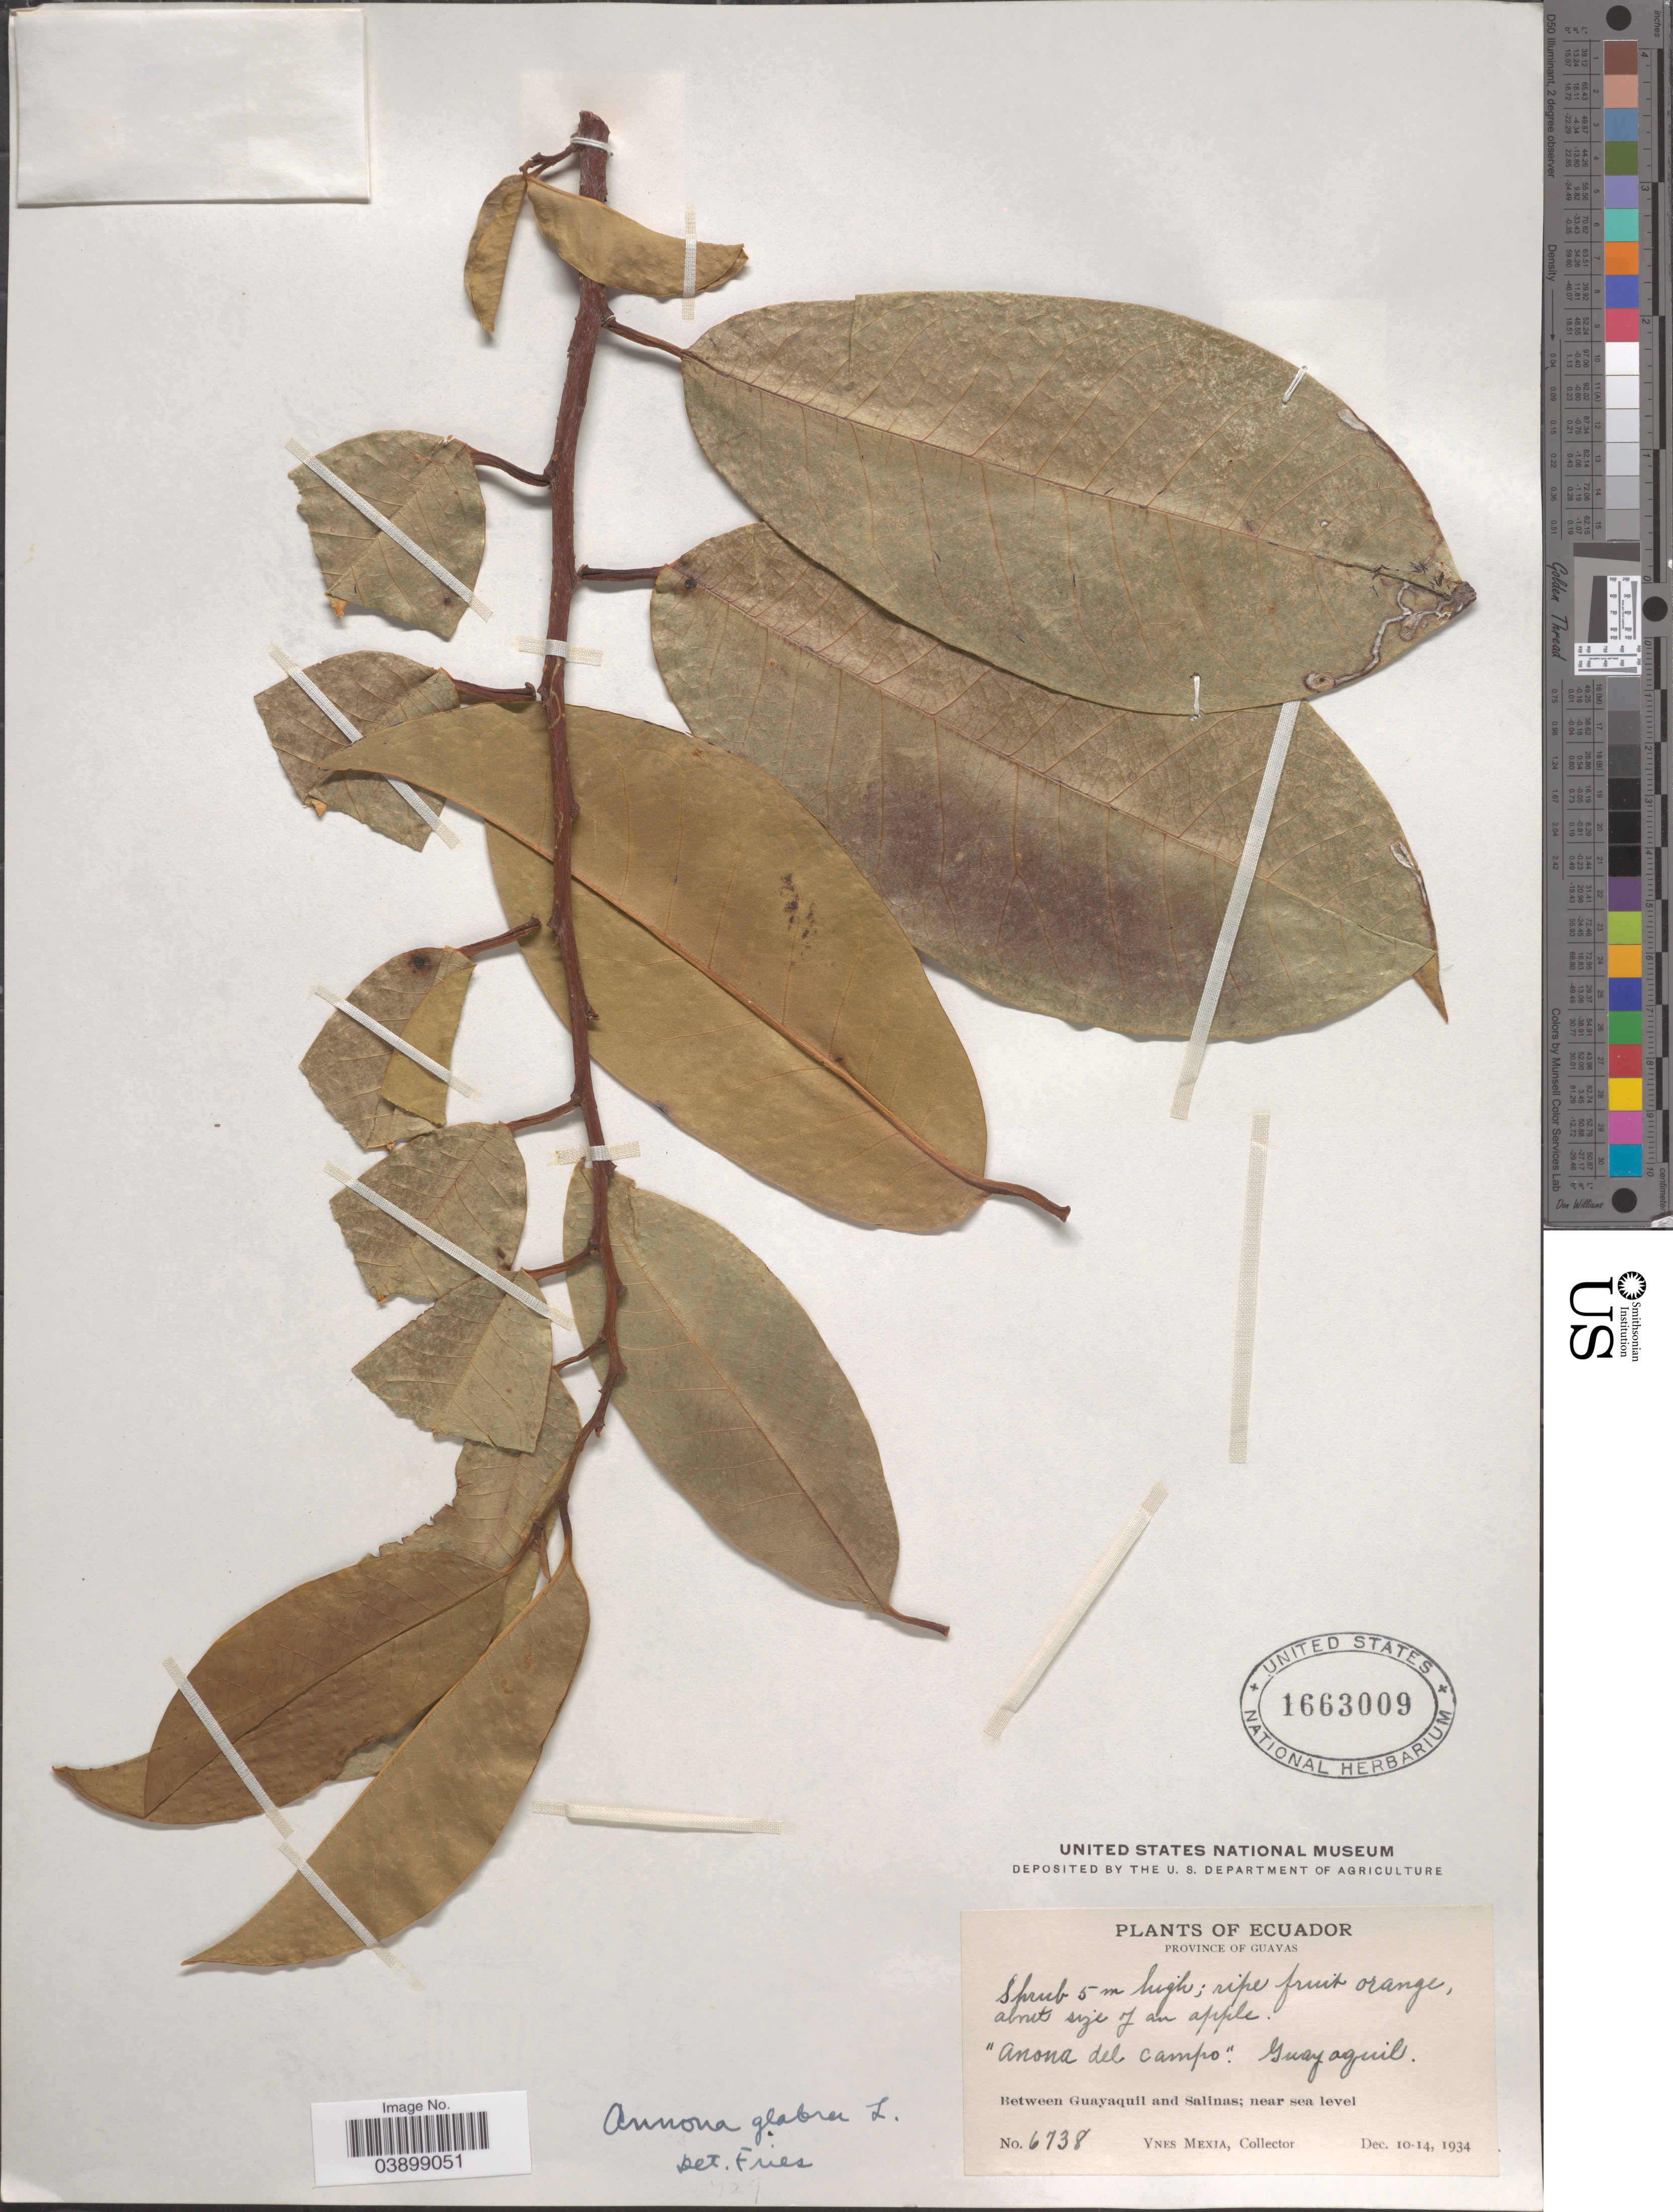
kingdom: Plantae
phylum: Tracheophyta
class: Magnoliopsida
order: Magnoliales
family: Annonaceae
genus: Annona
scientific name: Annona glabra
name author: L.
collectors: Y. Mexia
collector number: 6738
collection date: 1934-12-10/1934-12-14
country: Ecuador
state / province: Guayas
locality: Guayaquil. Between Guayaquil and Salinas.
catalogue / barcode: US 1663009